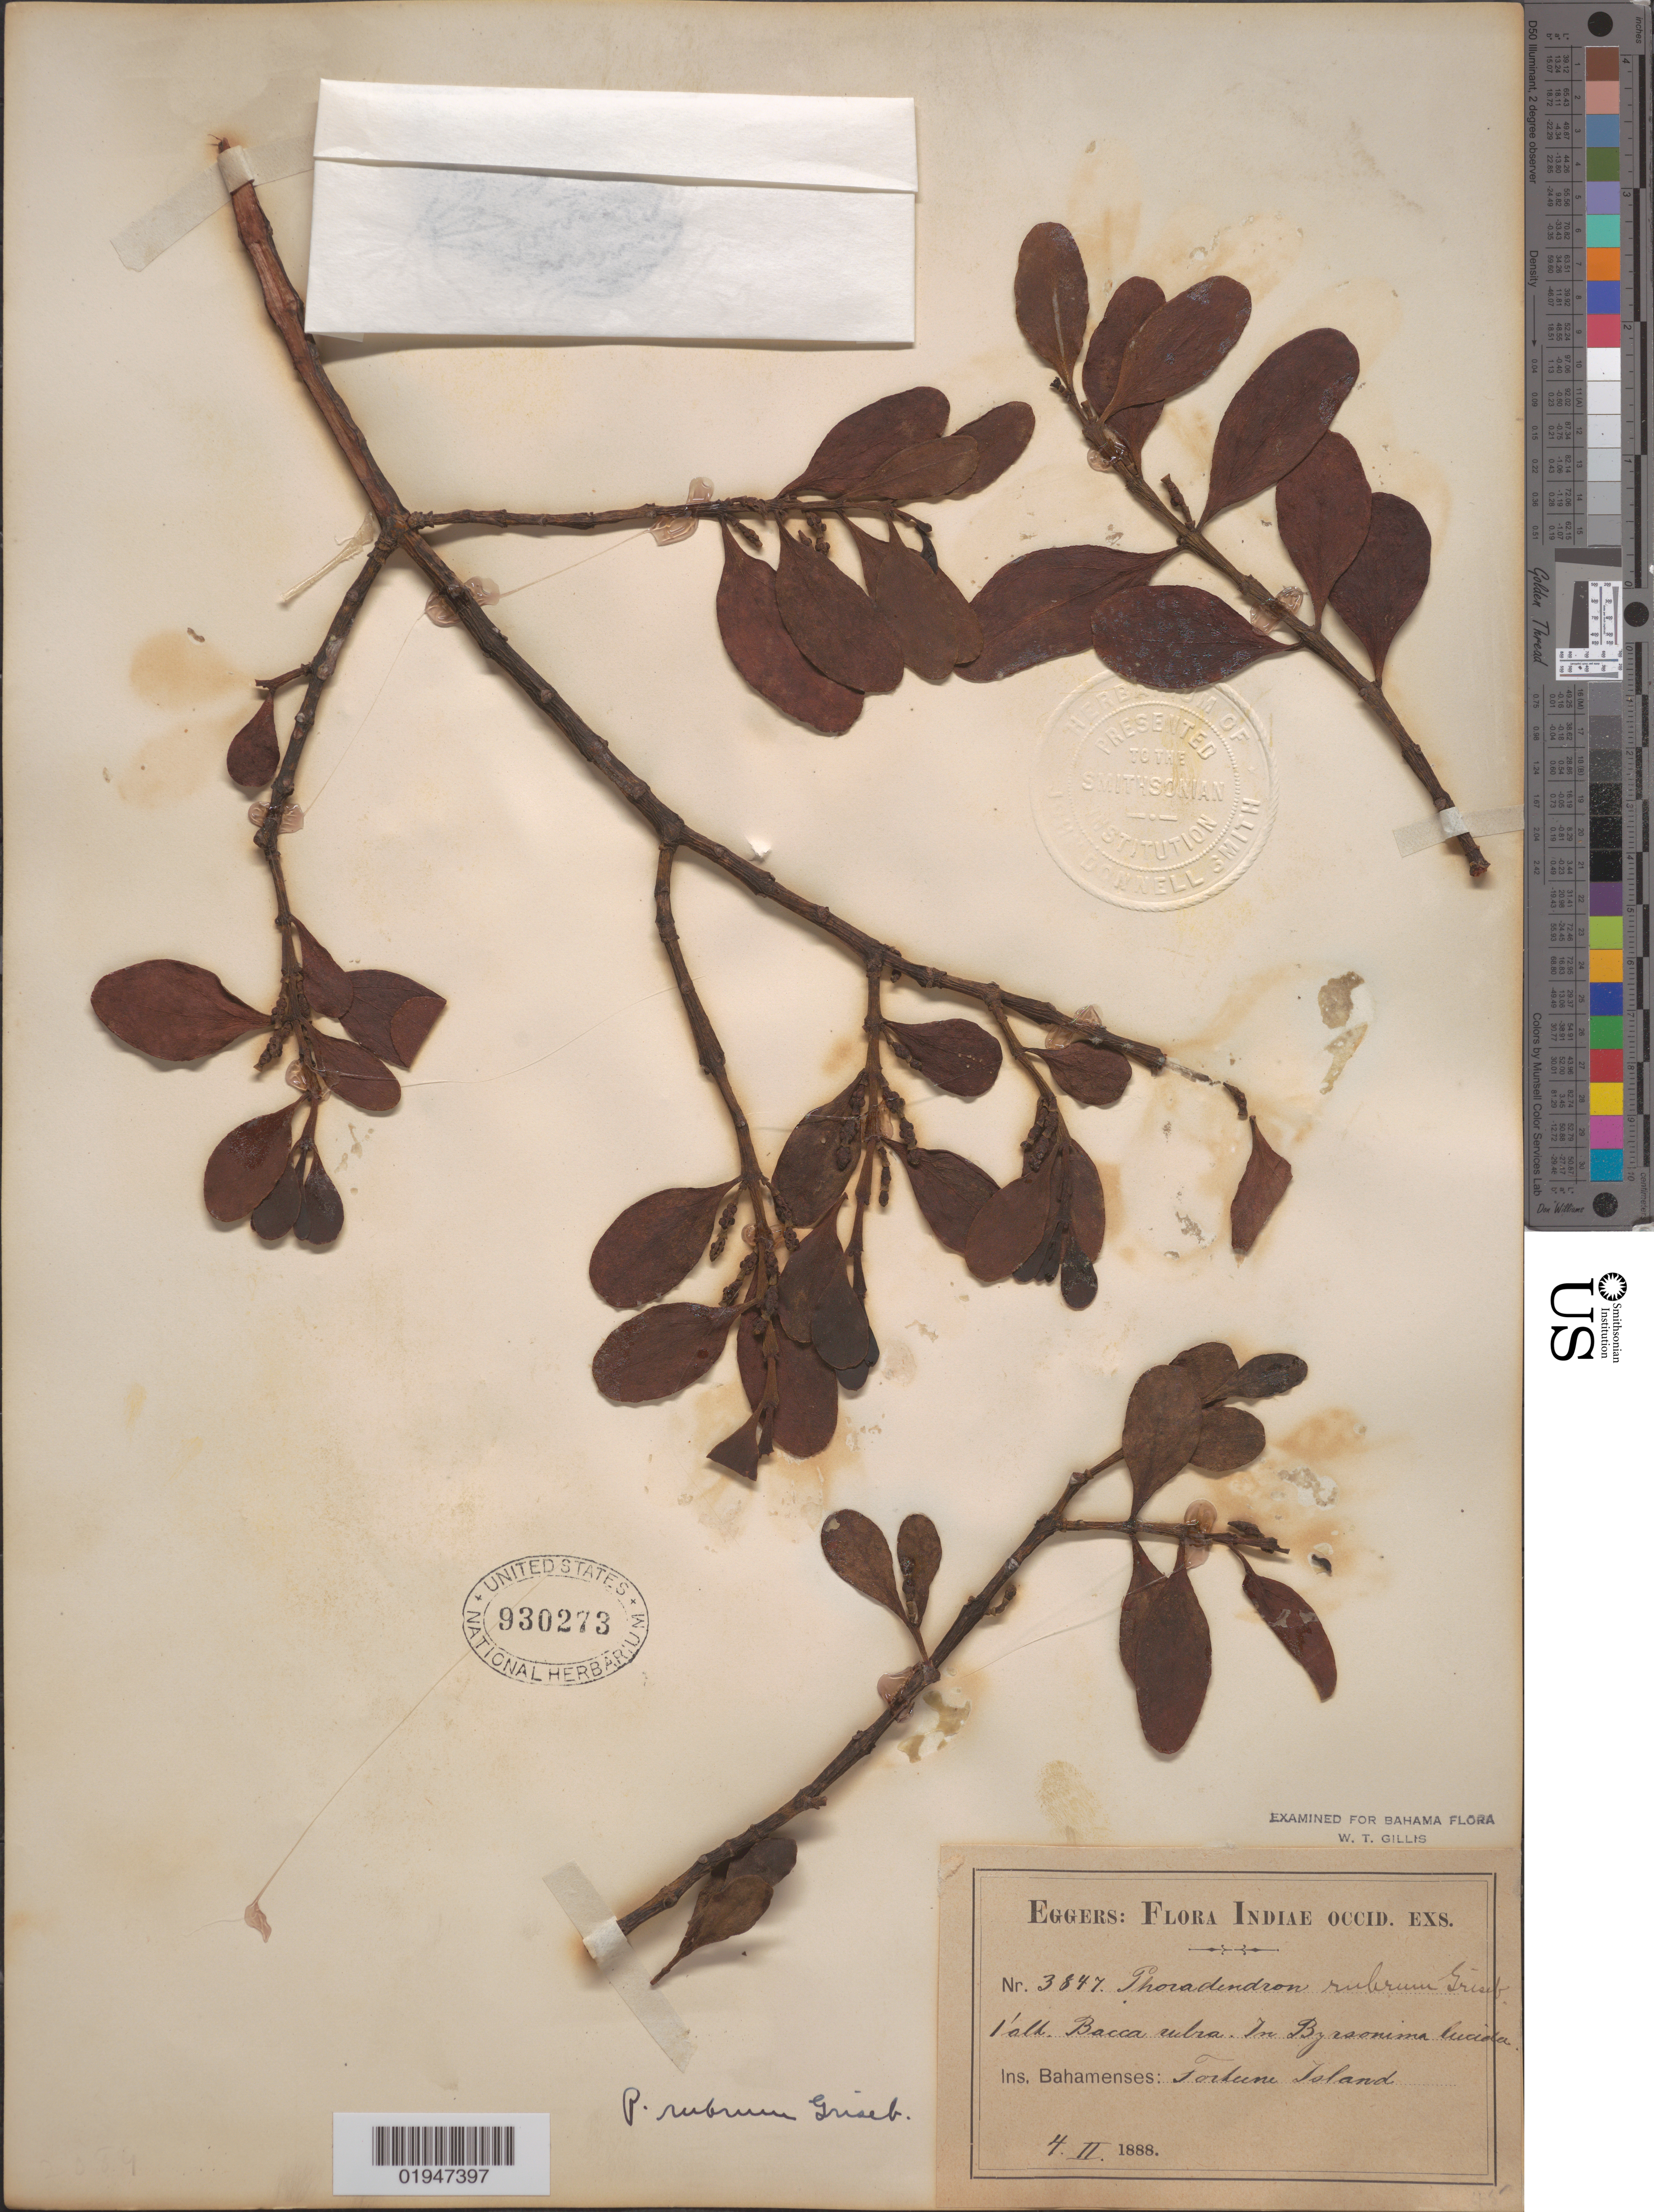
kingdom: Plantae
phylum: Tracheophyta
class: Magnoliopsida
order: Santalales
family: Viscaceae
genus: Phoradendron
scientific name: Phoradendron rubrum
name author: (L.) Griseb.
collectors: H. F. A. von Eggers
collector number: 3847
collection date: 1888-02-04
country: Bahamas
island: Fortune I.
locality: Fortune Island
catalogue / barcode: US 930273